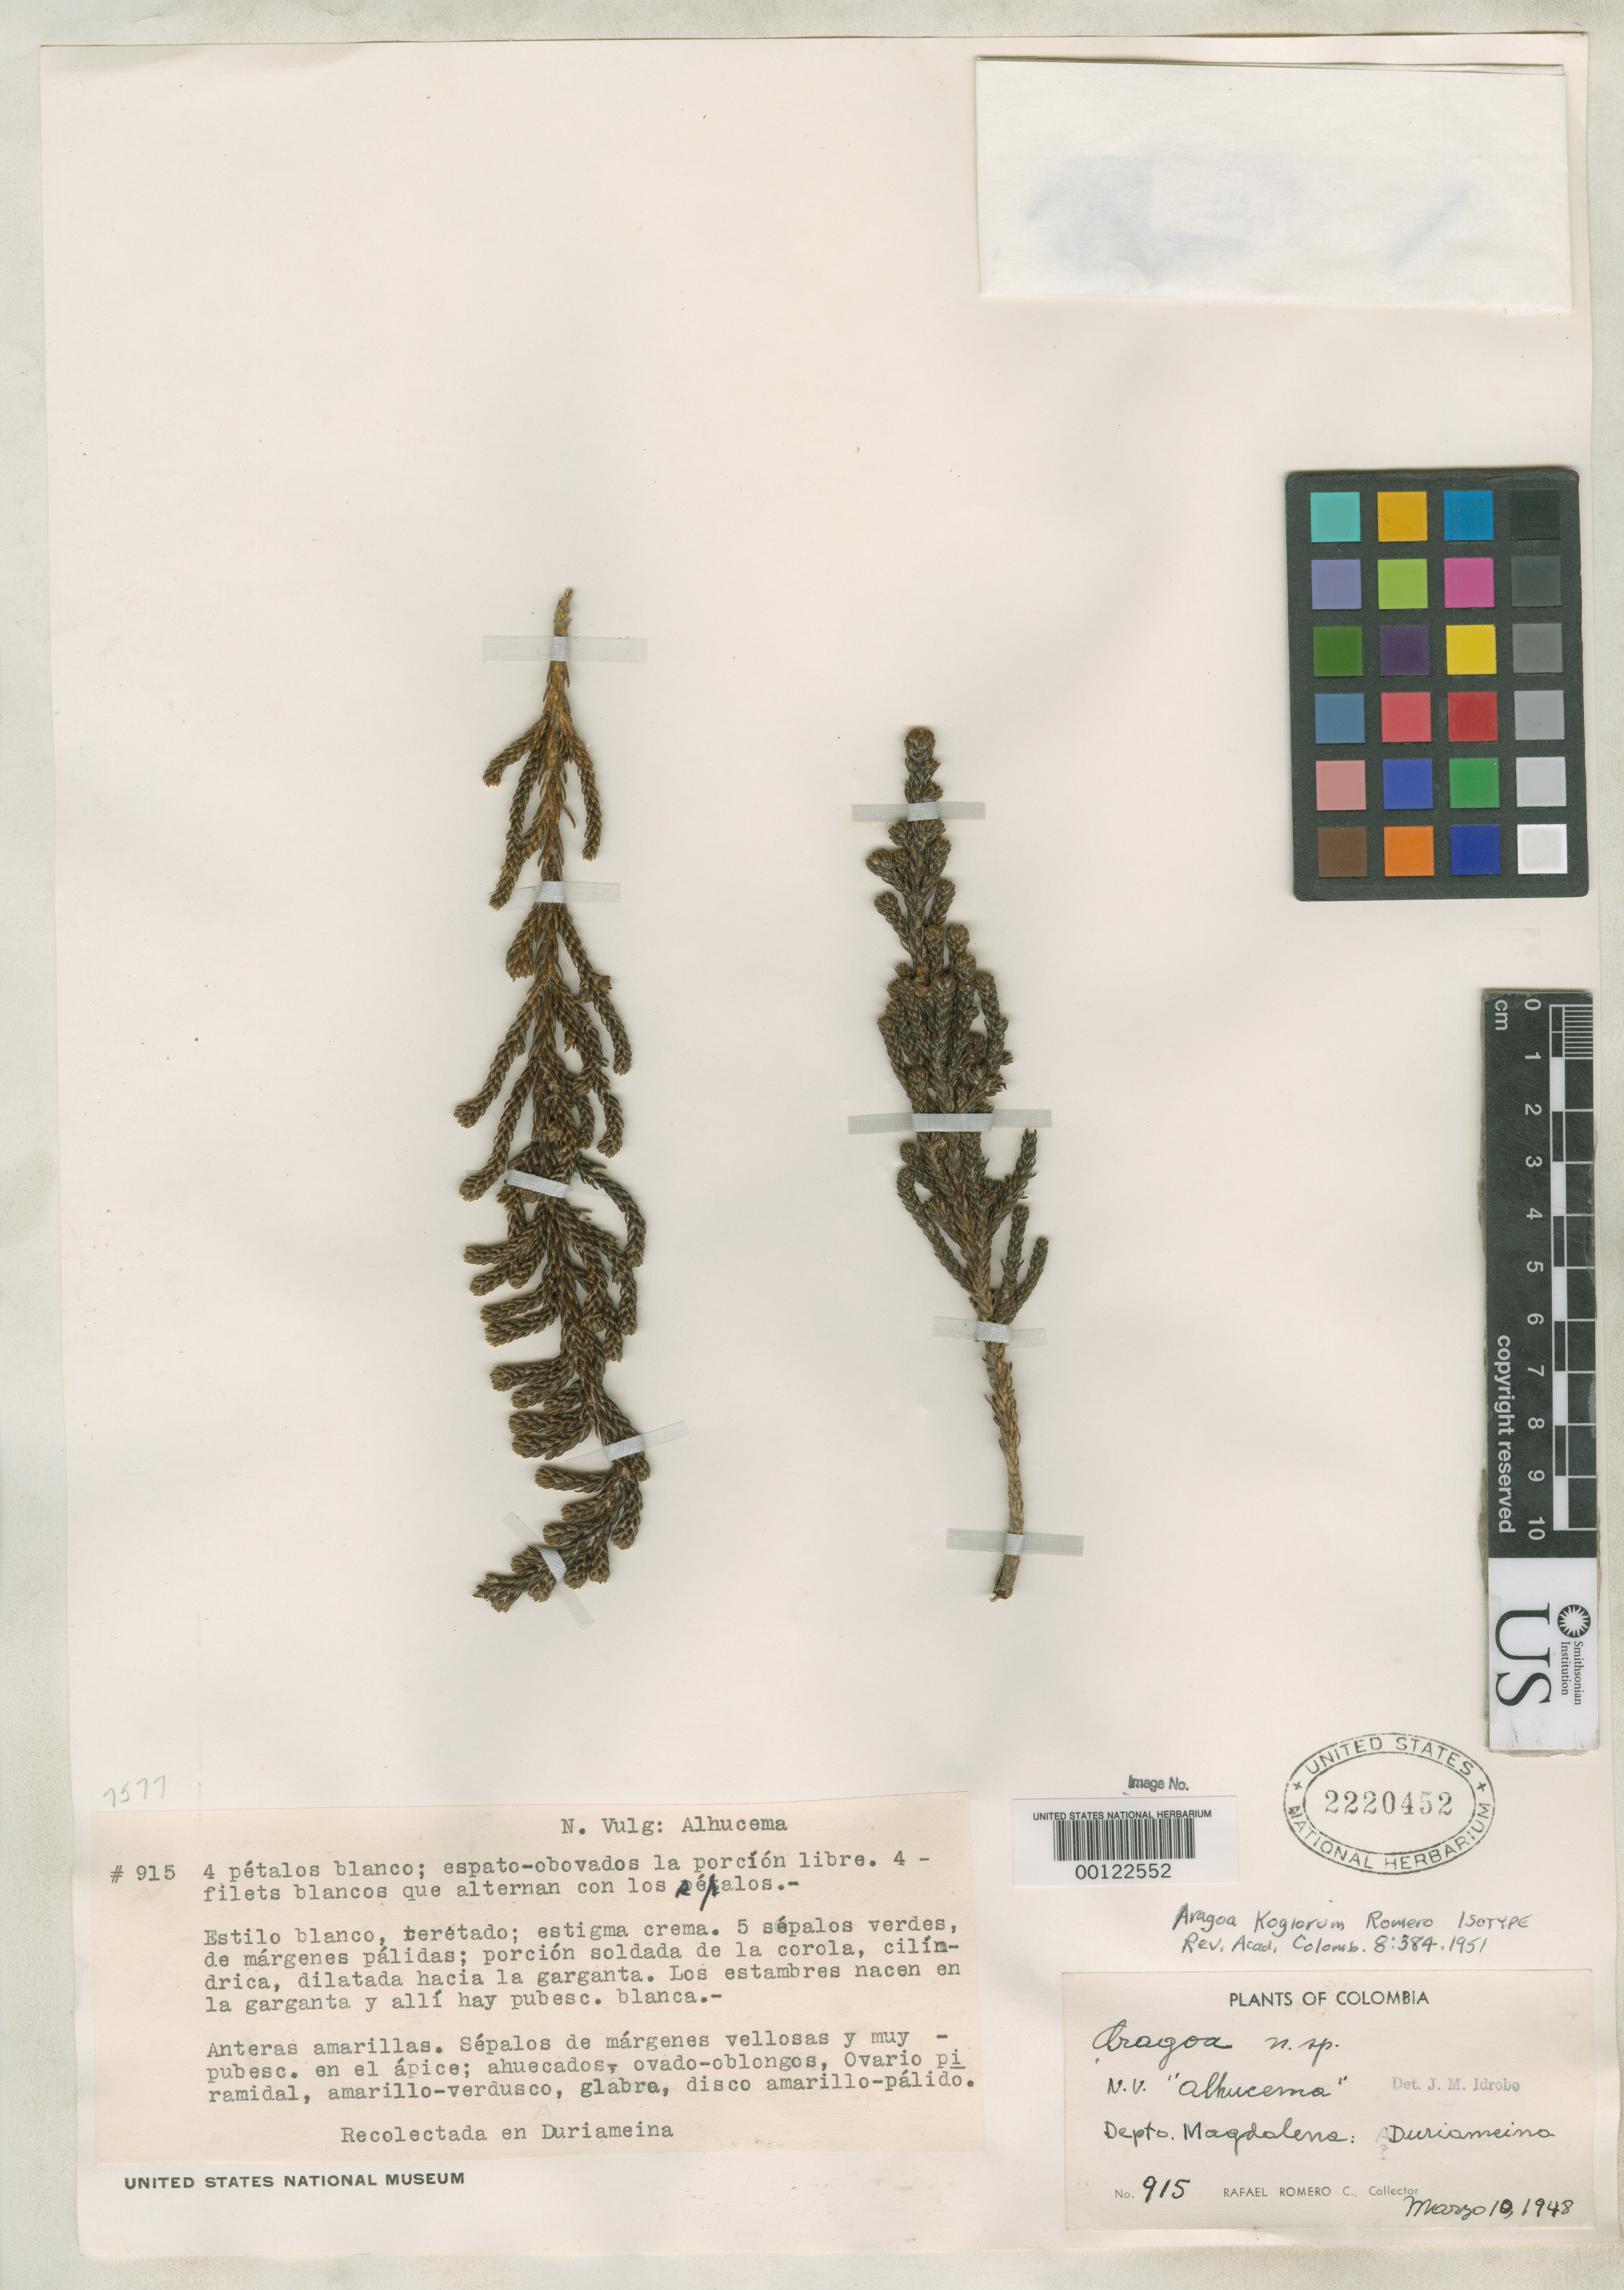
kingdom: Plantae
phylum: Tracheophyta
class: Magnoliopsida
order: Lamiales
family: Plantaginaceae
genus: Aragoa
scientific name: Aragoa kogiorum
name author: Romero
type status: Isotype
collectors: R. Romero Castañeda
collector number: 915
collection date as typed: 10 Mar 1948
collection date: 1948-03-10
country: Colombia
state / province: Magdalena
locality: Sierra Nevada de Santa Marta.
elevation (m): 3500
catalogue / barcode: US 2220452